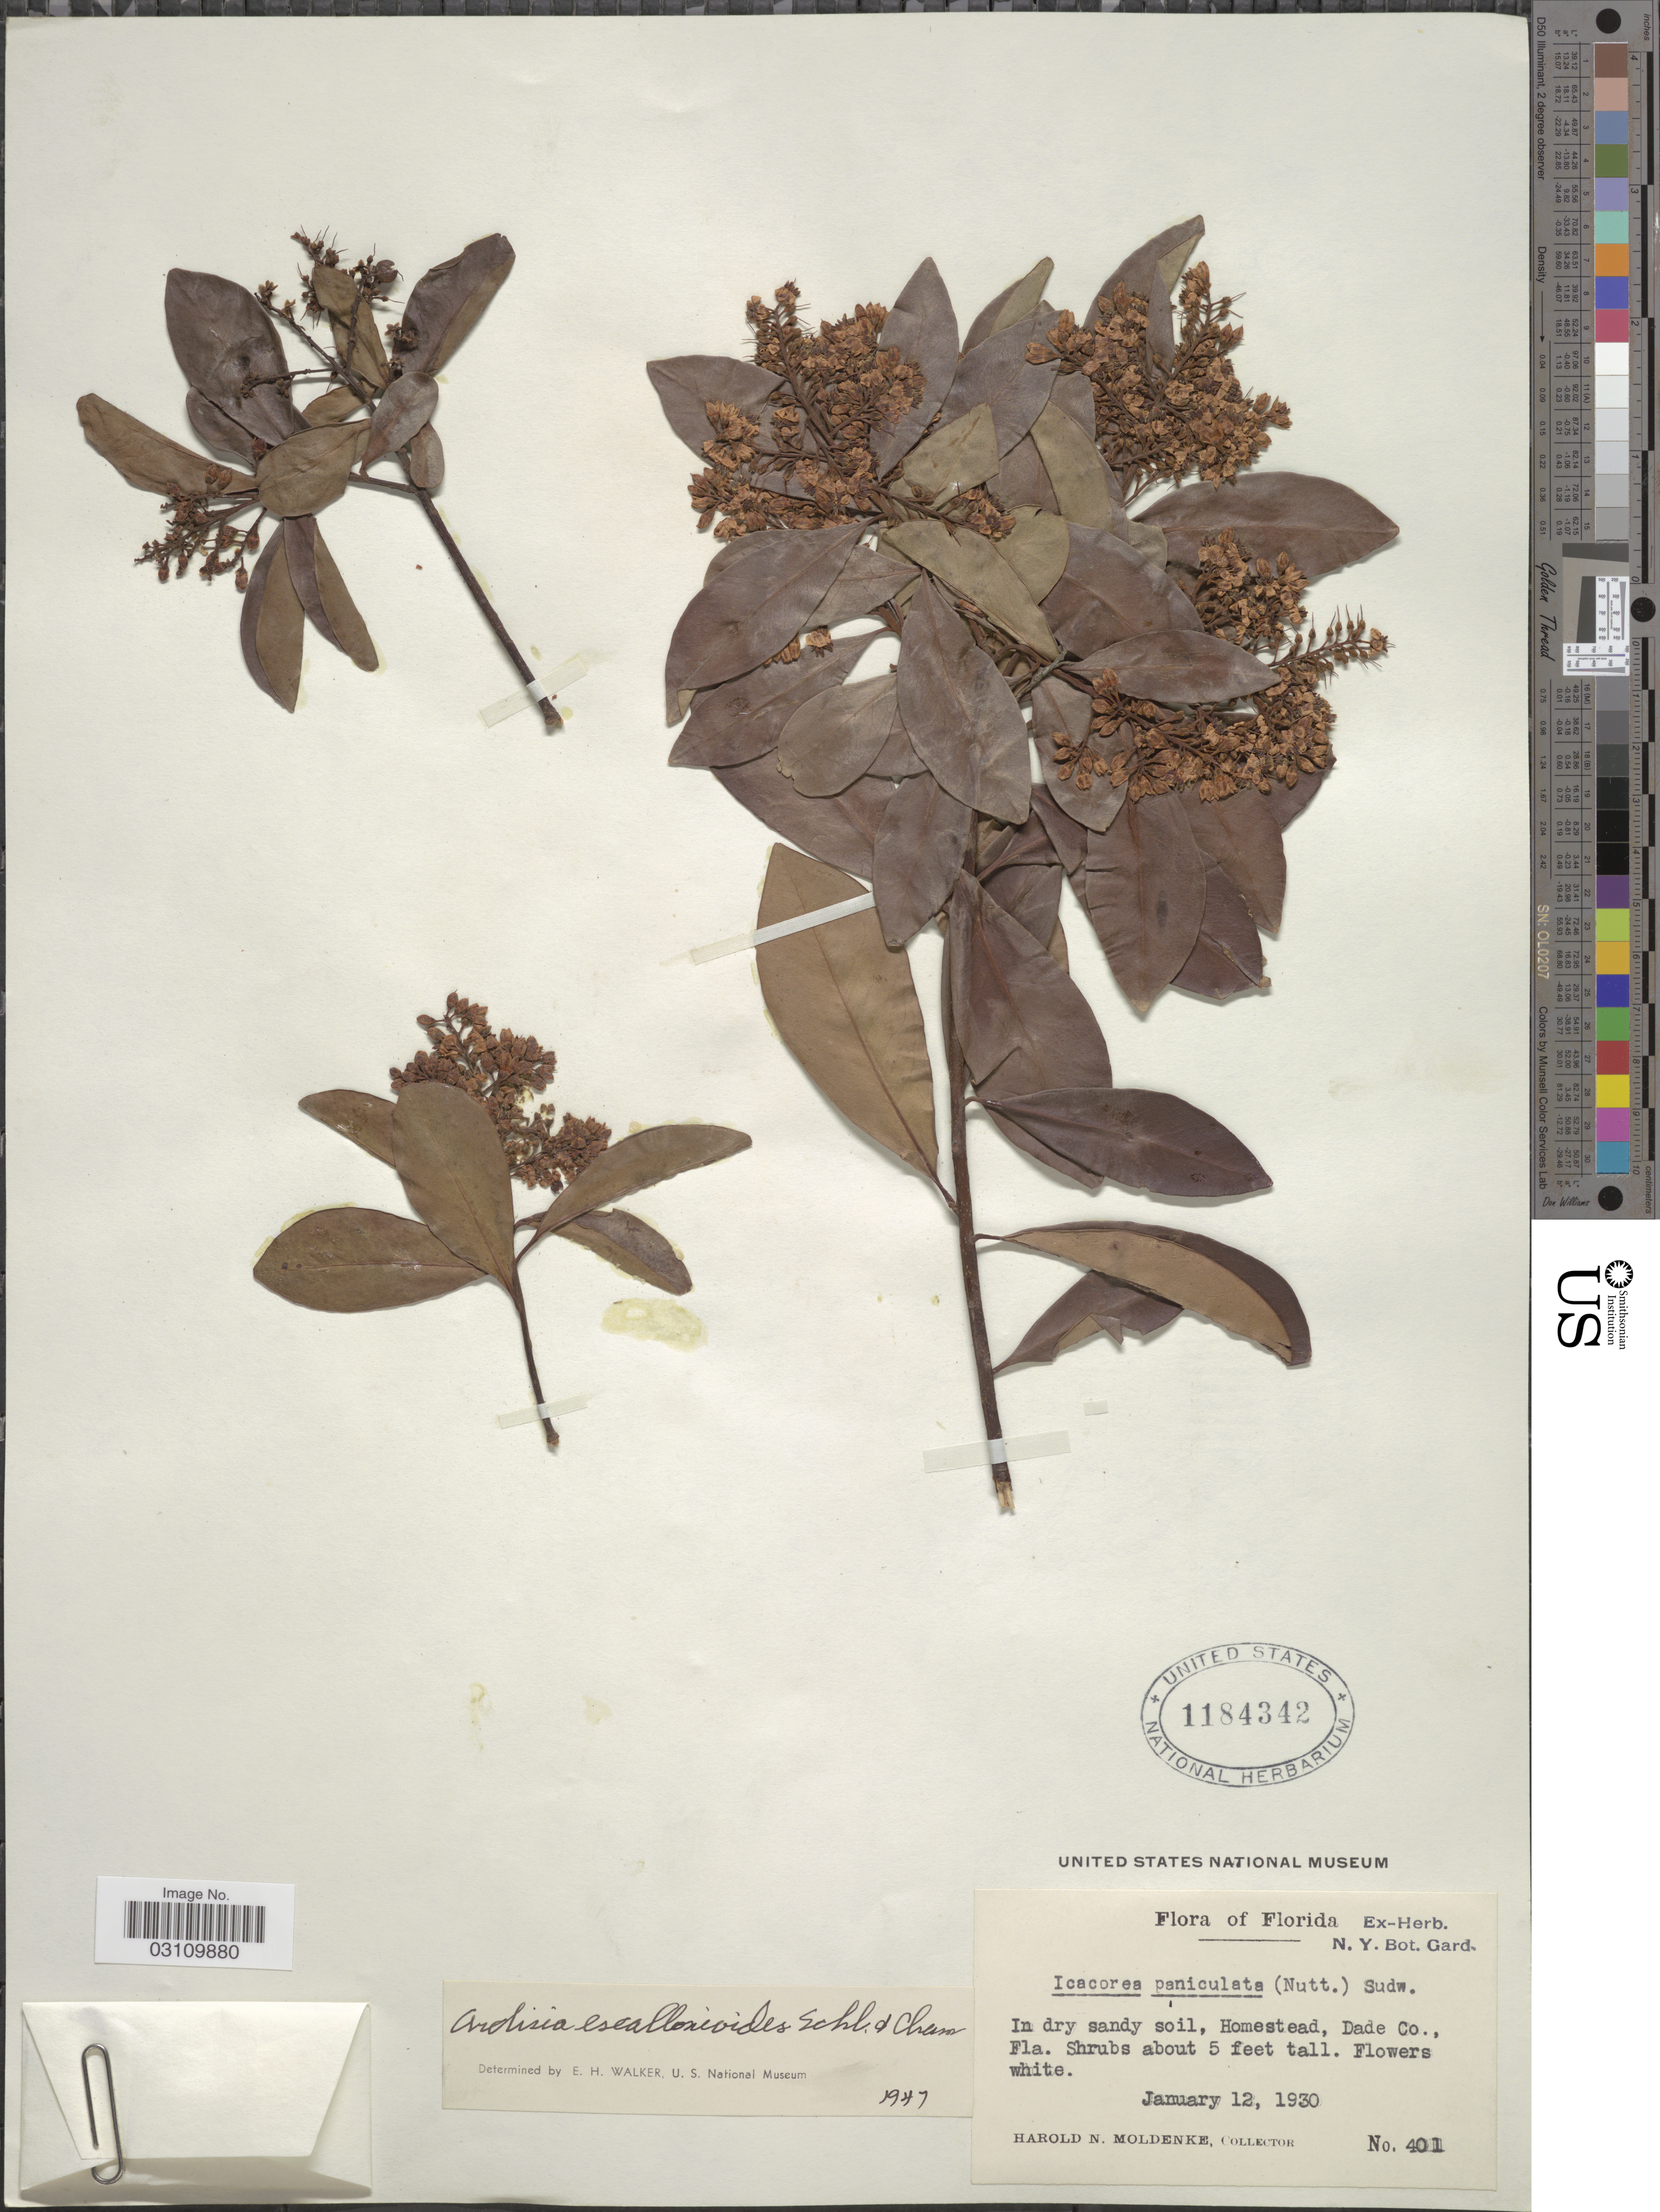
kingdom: Plantae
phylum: Tracheophyta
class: Magnoliopsida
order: Ericales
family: Primulaceae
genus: Ardisia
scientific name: Ardisia escallonioides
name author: Schltdl. & Cham.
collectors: H. N. Moldenke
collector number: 401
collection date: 1930-01-12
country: United States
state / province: Florida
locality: In dry sandy soil, Homestead, Dade Co.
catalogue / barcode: US 1184342